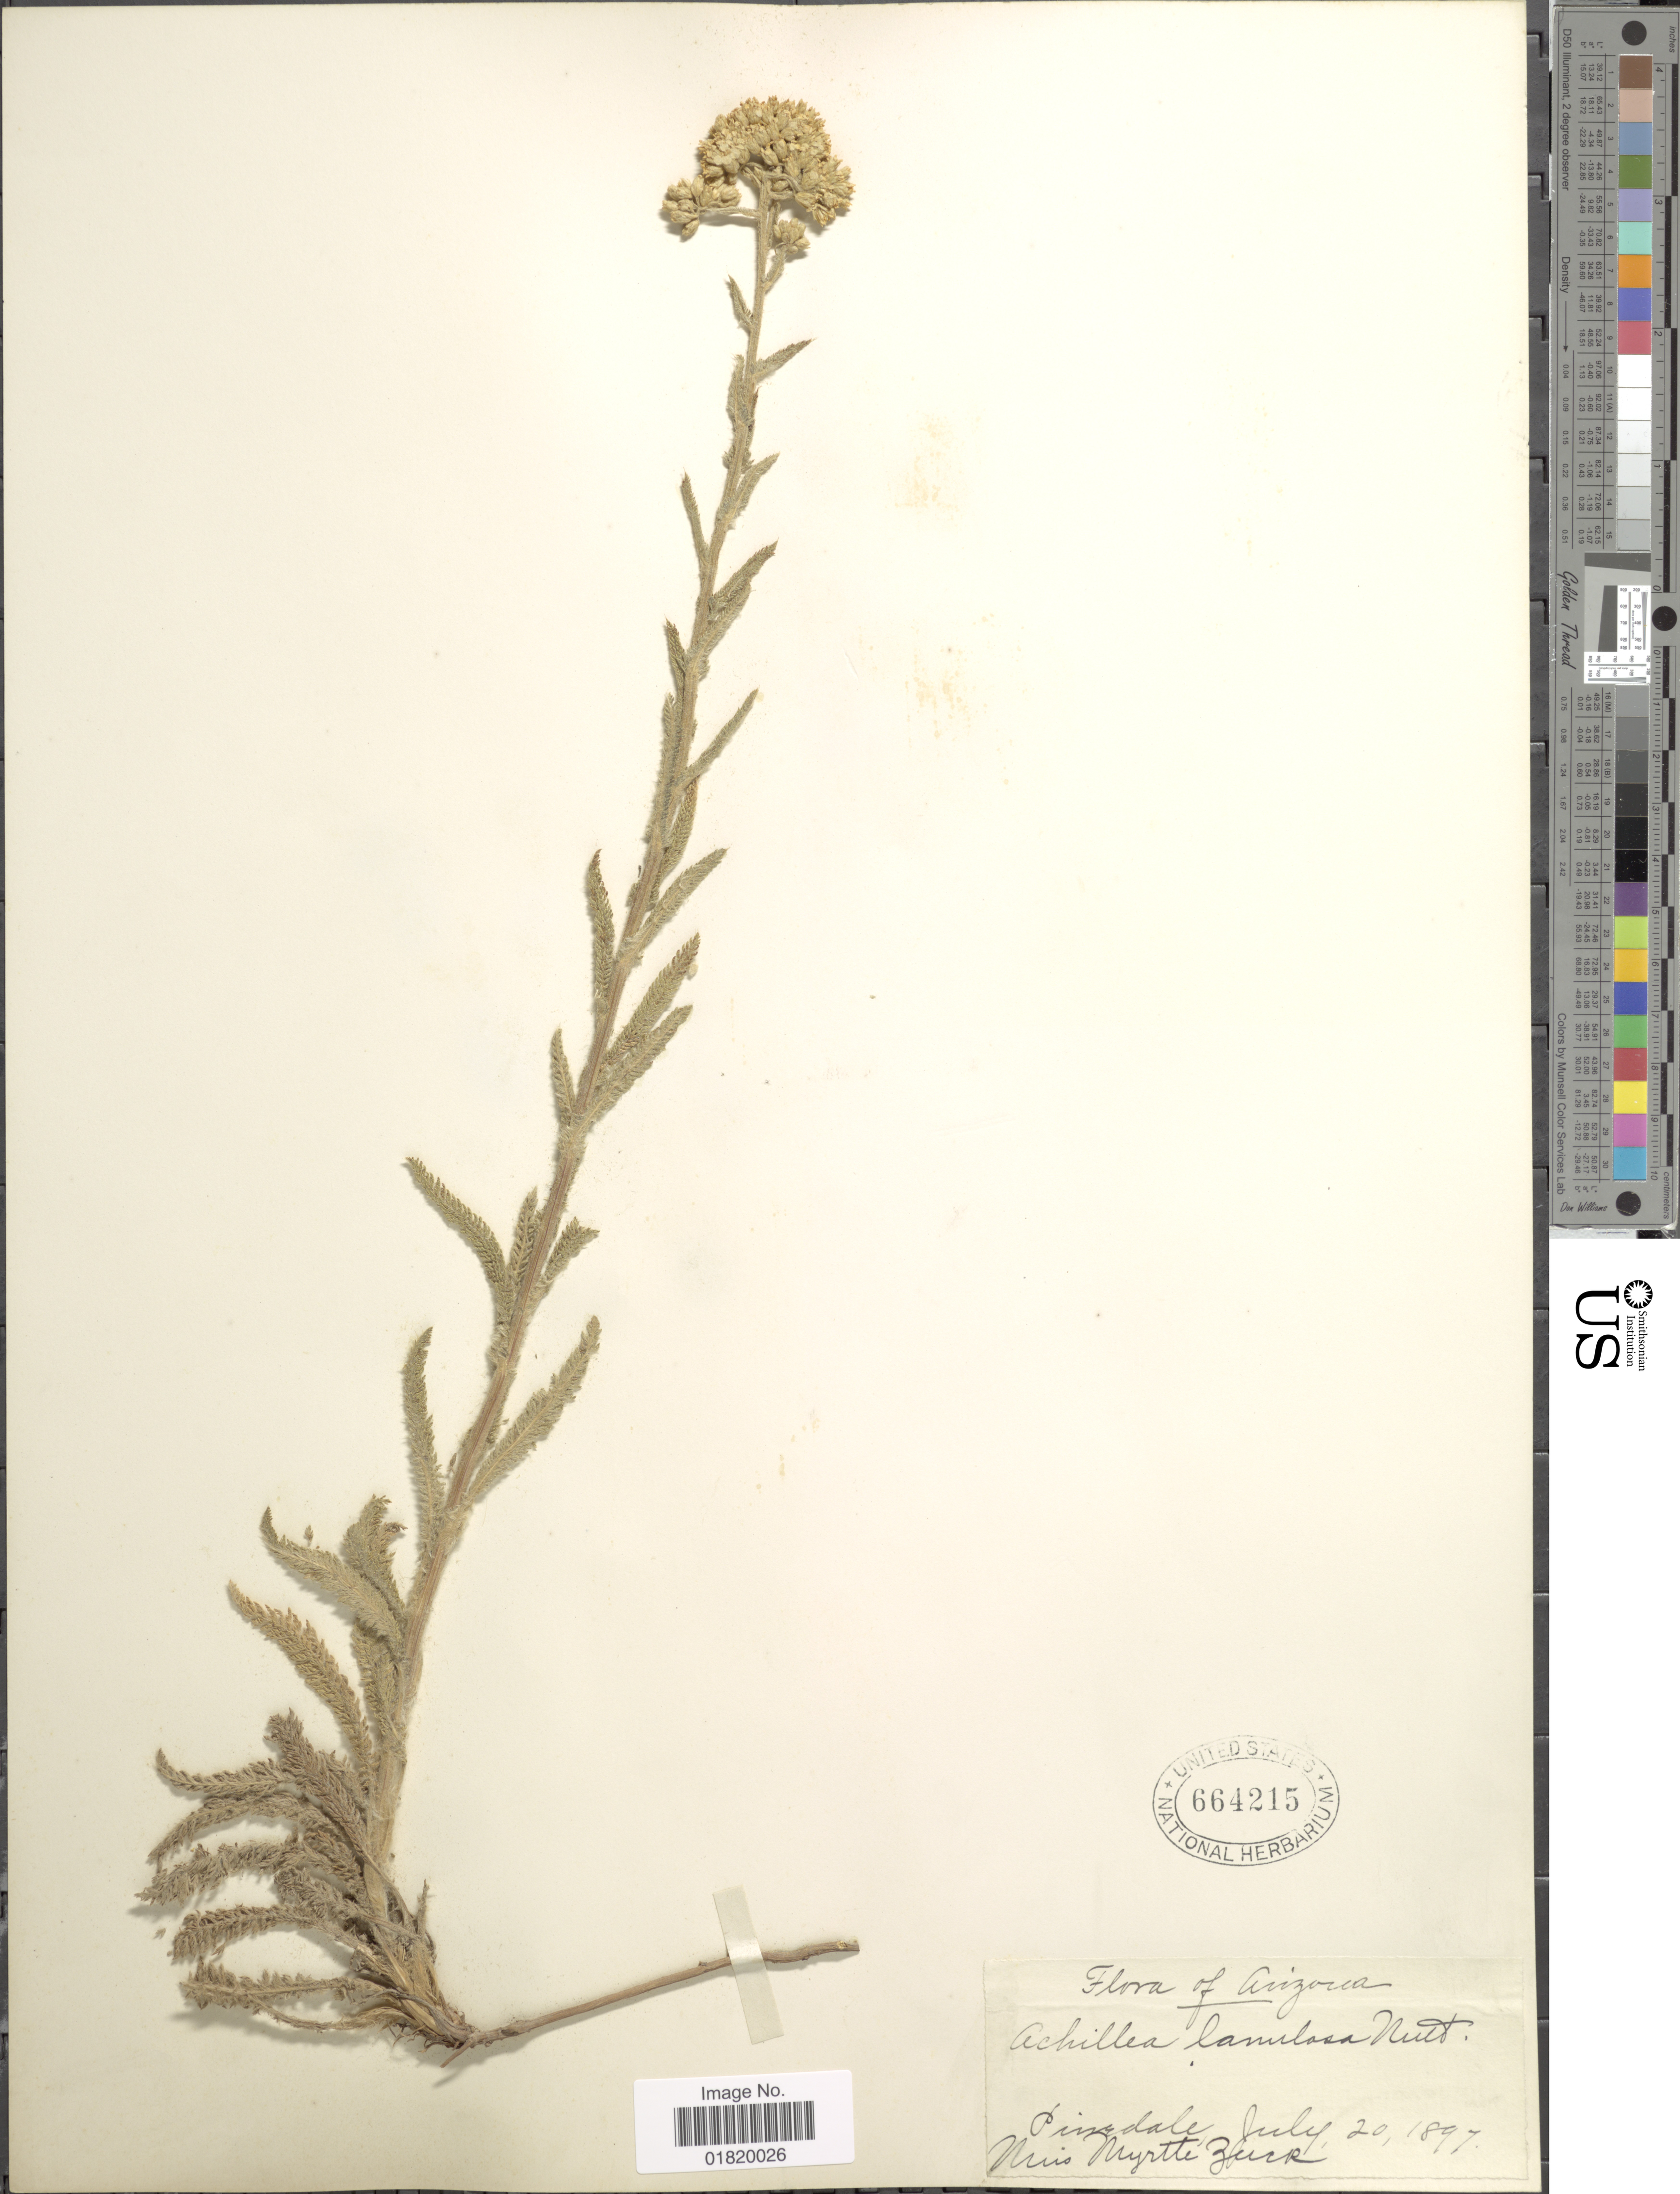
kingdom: Plantae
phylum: Tracheophyta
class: Magnoliopsida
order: Asterales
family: Asteraceae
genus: Achillea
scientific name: Achillea lanulosa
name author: Nutt.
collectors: M. Zuck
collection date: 1897-07-20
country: United States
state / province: Arizona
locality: Pinedale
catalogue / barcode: US 664215